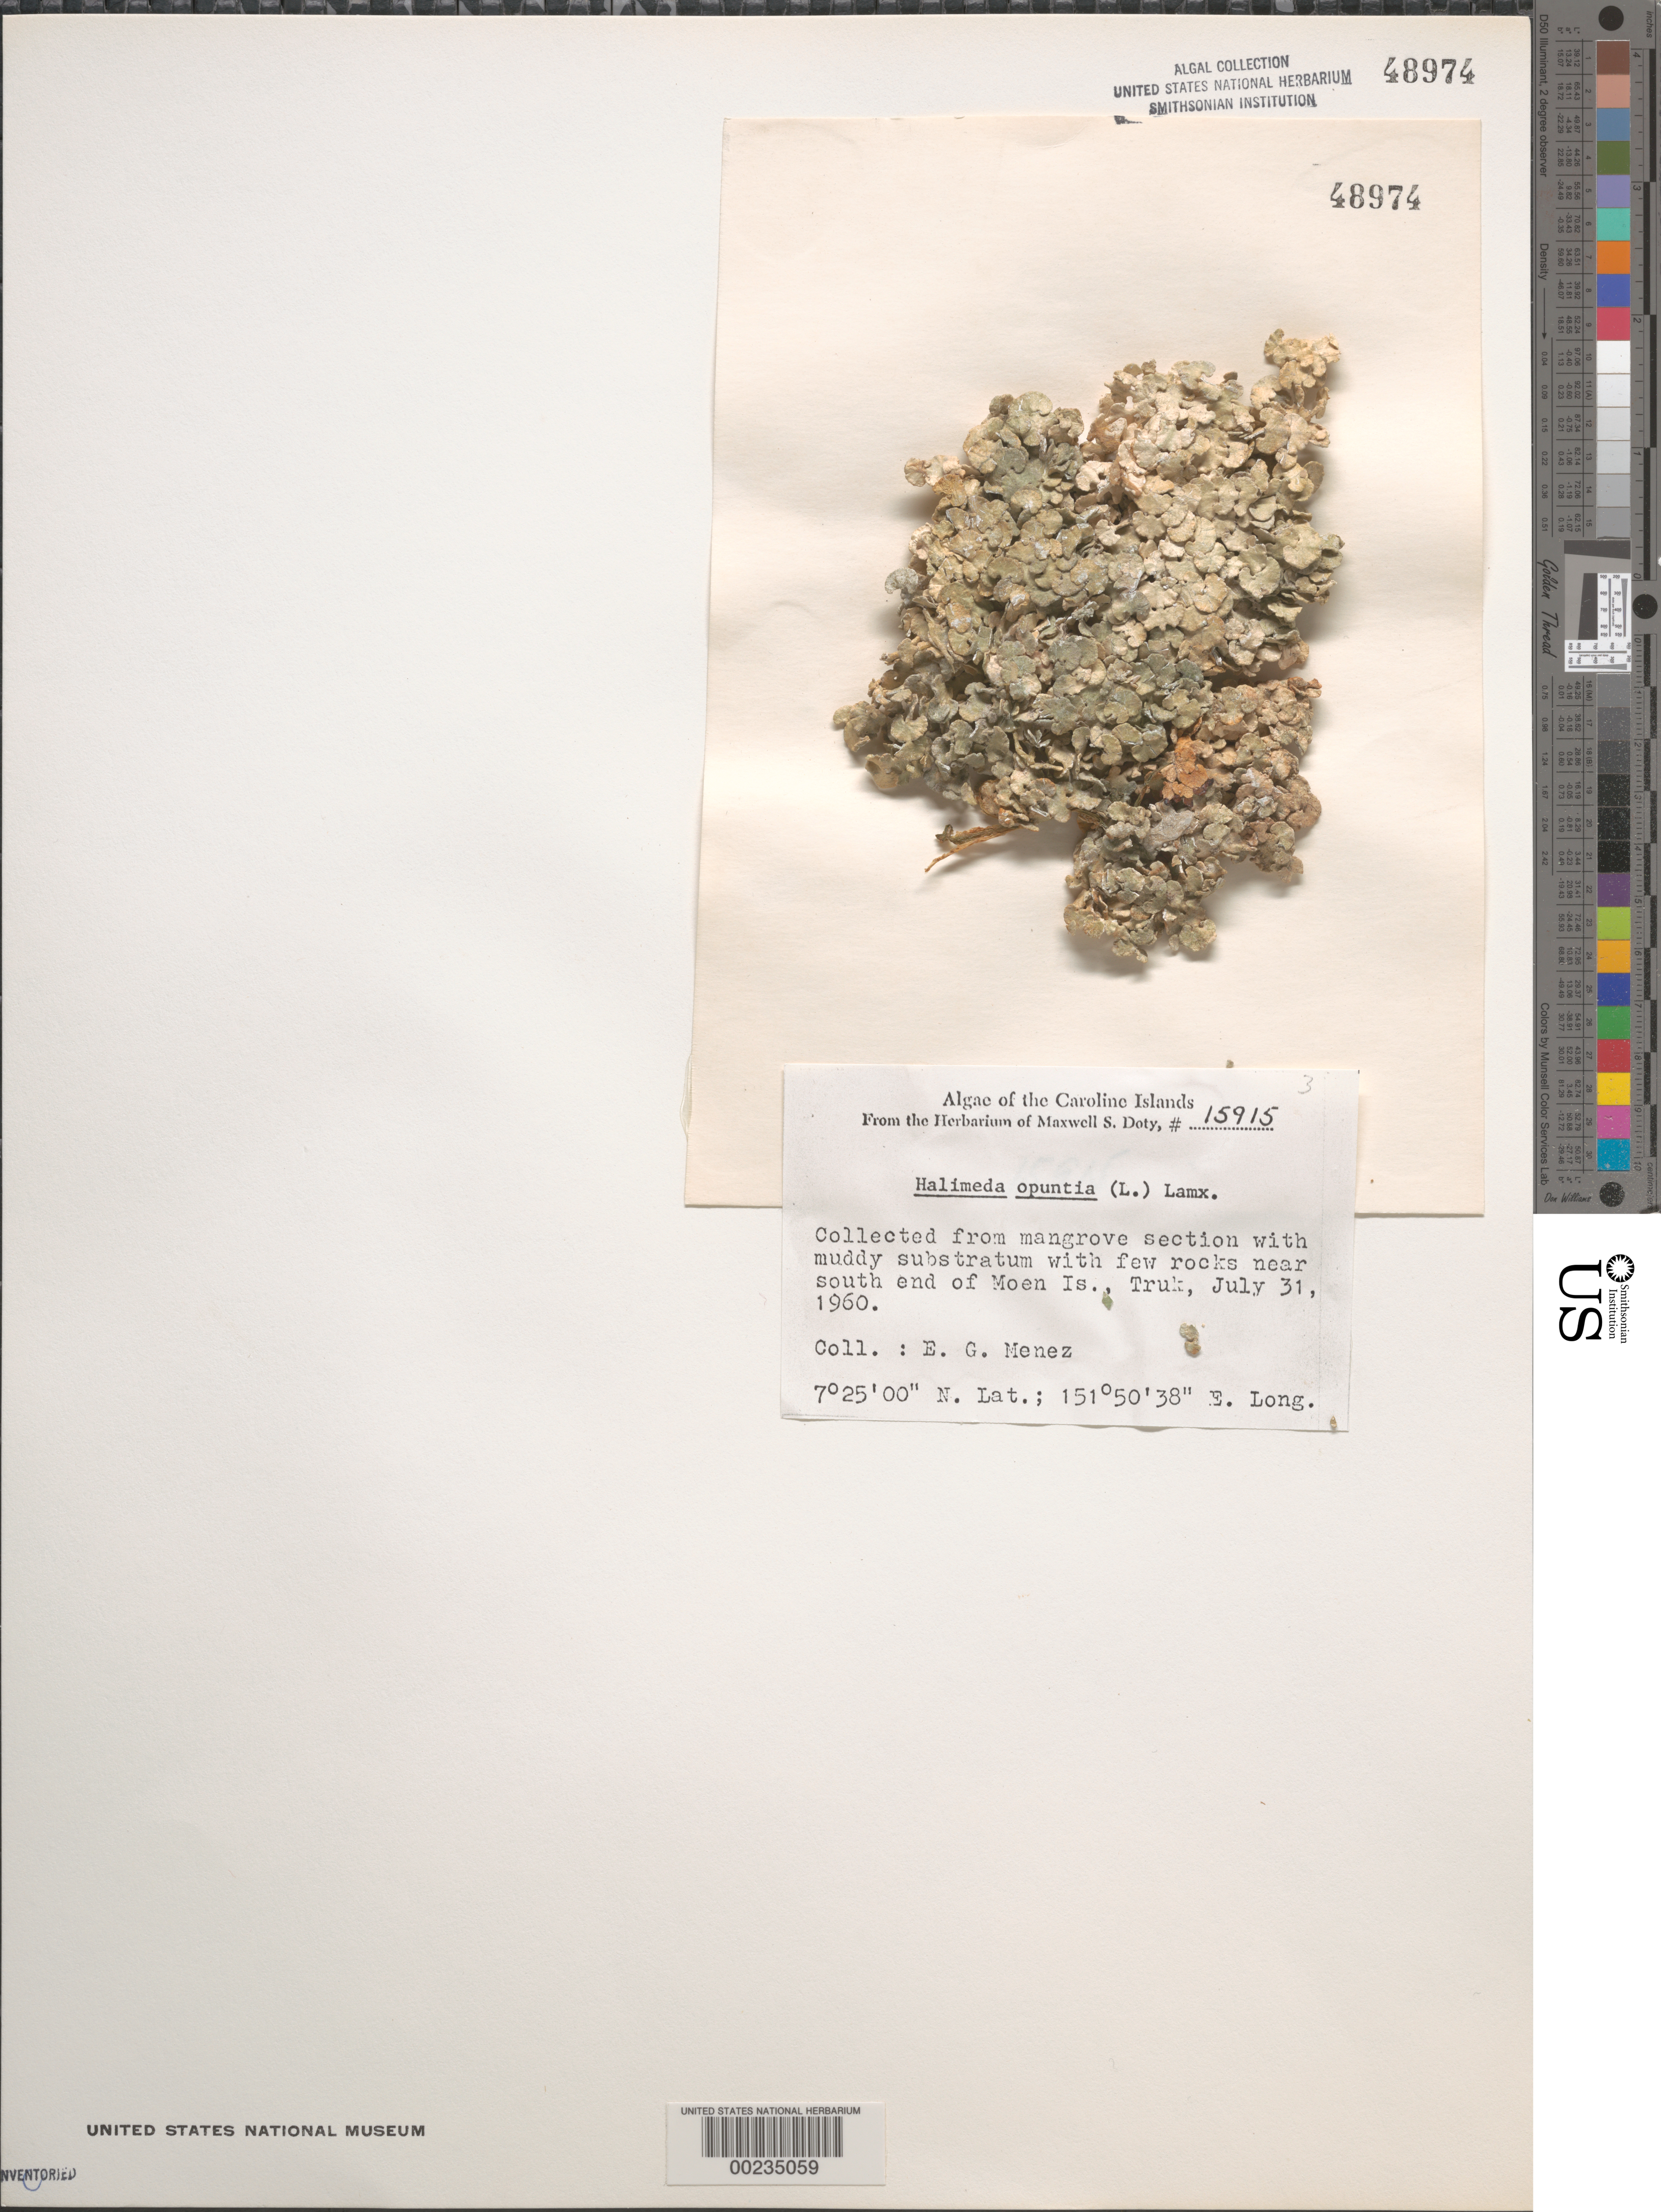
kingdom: Plantae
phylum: Chlorophyta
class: Ulvophyceae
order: Bryopsidales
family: Halimedaceae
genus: Halimeda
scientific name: Halimeda opuntia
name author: (L.) J.V.Lamouroux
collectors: Meñez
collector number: MSD 15915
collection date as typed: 31 Jul 1960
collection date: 1960-07-31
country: Micronesia, Federated States of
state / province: Truk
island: Moen [Wono]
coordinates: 7 25' 00" N, 151 50' 38" E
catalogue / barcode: US 48974